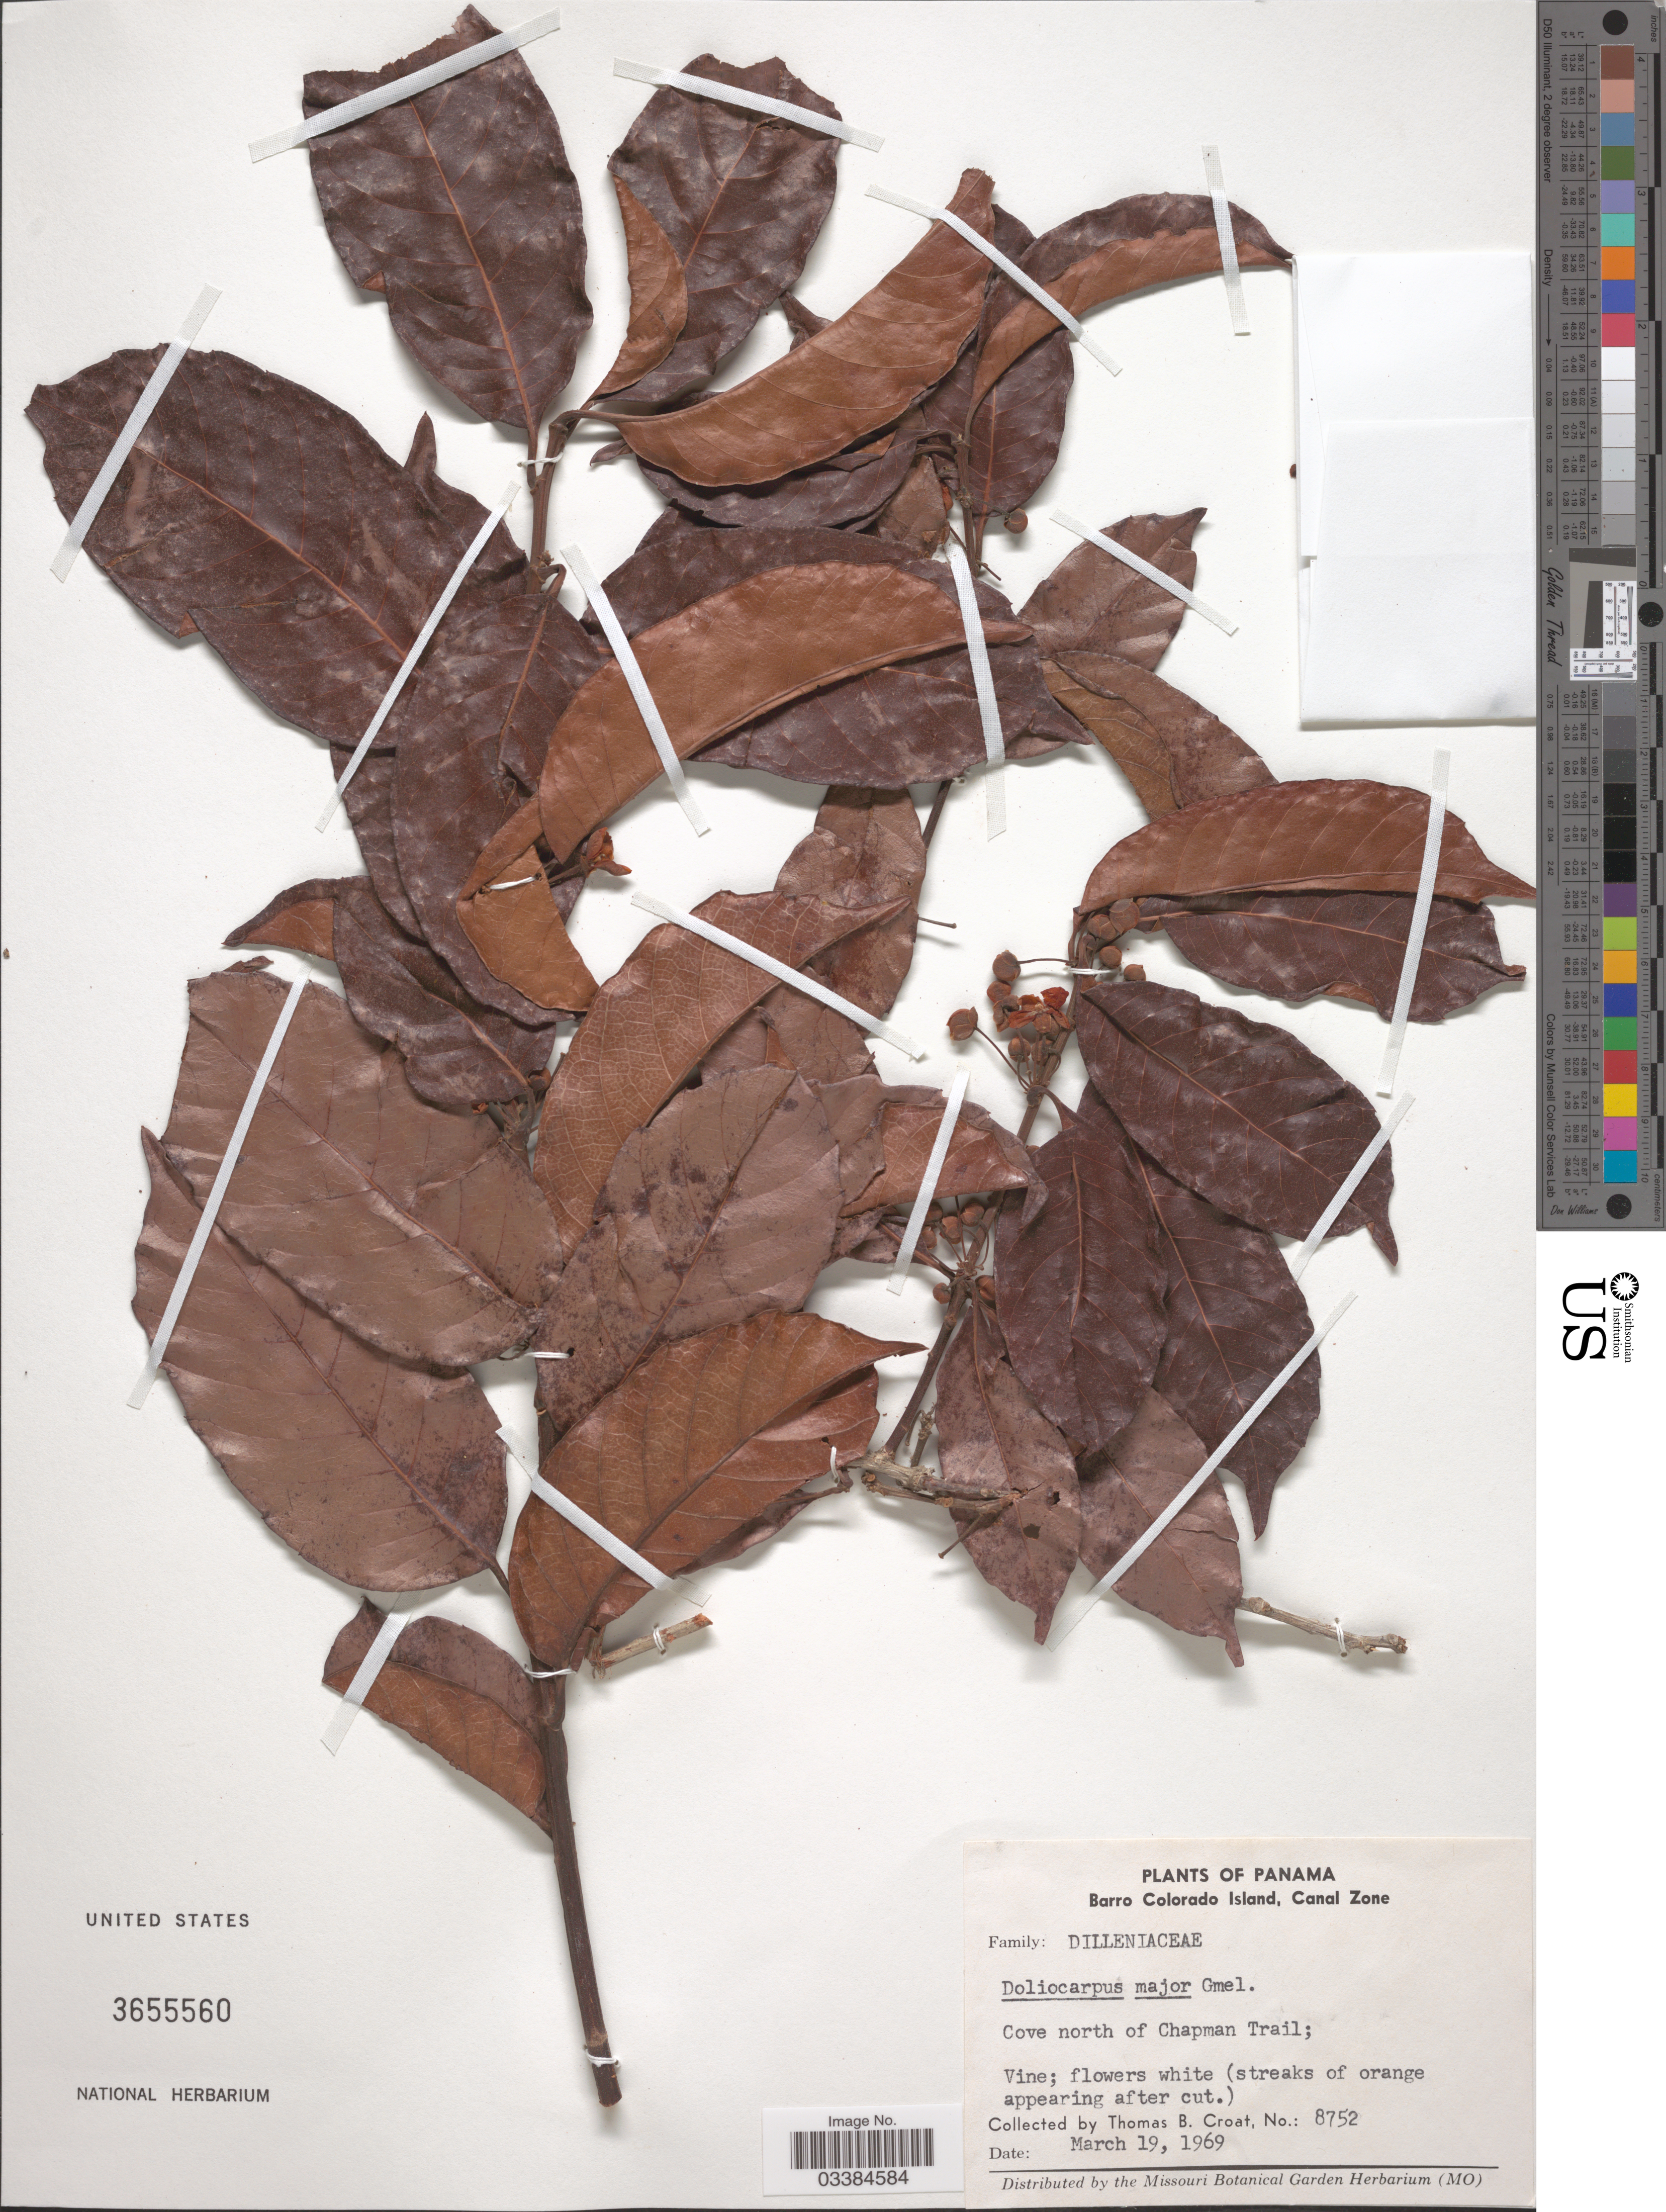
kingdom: Plantae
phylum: Tracheophyta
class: Magnoliopsida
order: Dilleniales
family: Dilleniaceae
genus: Doliocarpus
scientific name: Doliocarpus major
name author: J.F. Gmel.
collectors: T. B. Croat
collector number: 8752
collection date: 1969-03-19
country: Panama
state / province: Panamá Oeste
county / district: Canal Zone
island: Barro Colorado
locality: Barro Colorado Island, Canal Zone. Cove north of Chapman Trail.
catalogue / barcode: US 3655560